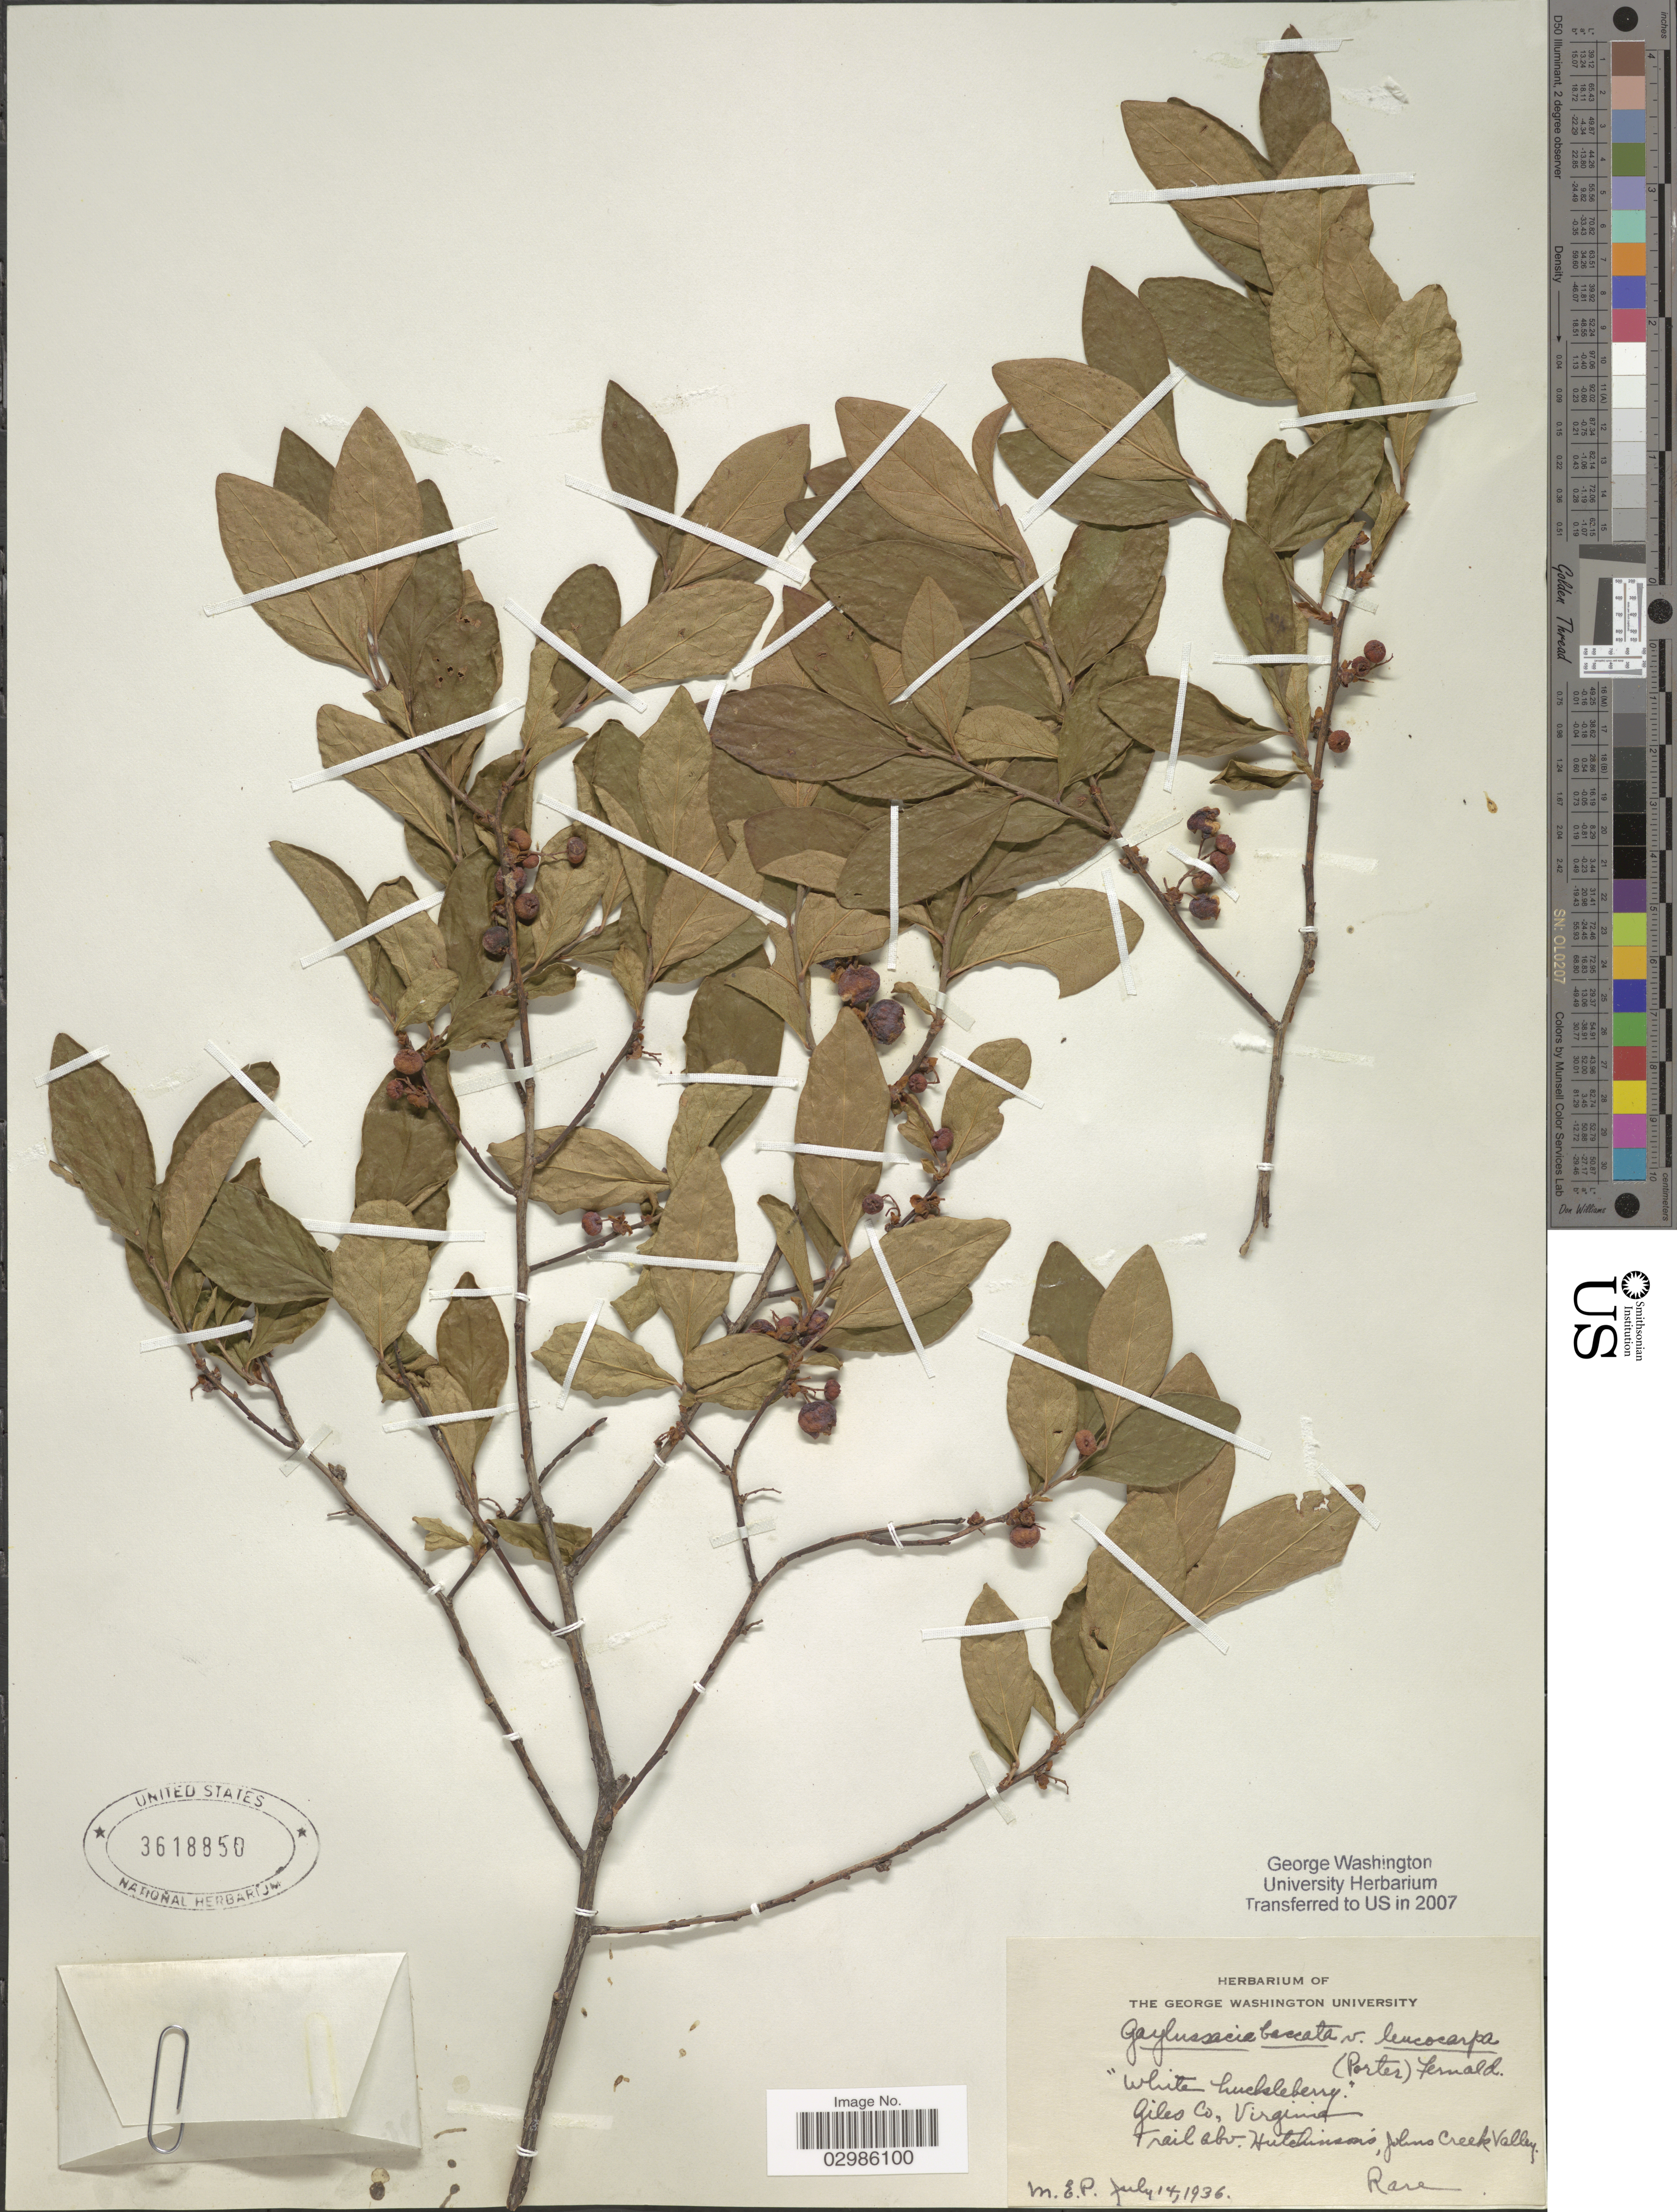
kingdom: Plantae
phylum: Tracheophyta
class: Magnoliopsida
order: Ericales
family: Ericaceae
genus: Gaylussacia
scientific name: Gaylussacia baccata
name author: (Wangenh.) K. Koch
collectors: M. P.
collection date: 1936-07-14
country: United States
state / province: Virginia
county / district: Giles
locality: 'White Huckleberry Trail" above Hutchinson's, Johns Creek Valley.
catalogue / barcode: US 3618850